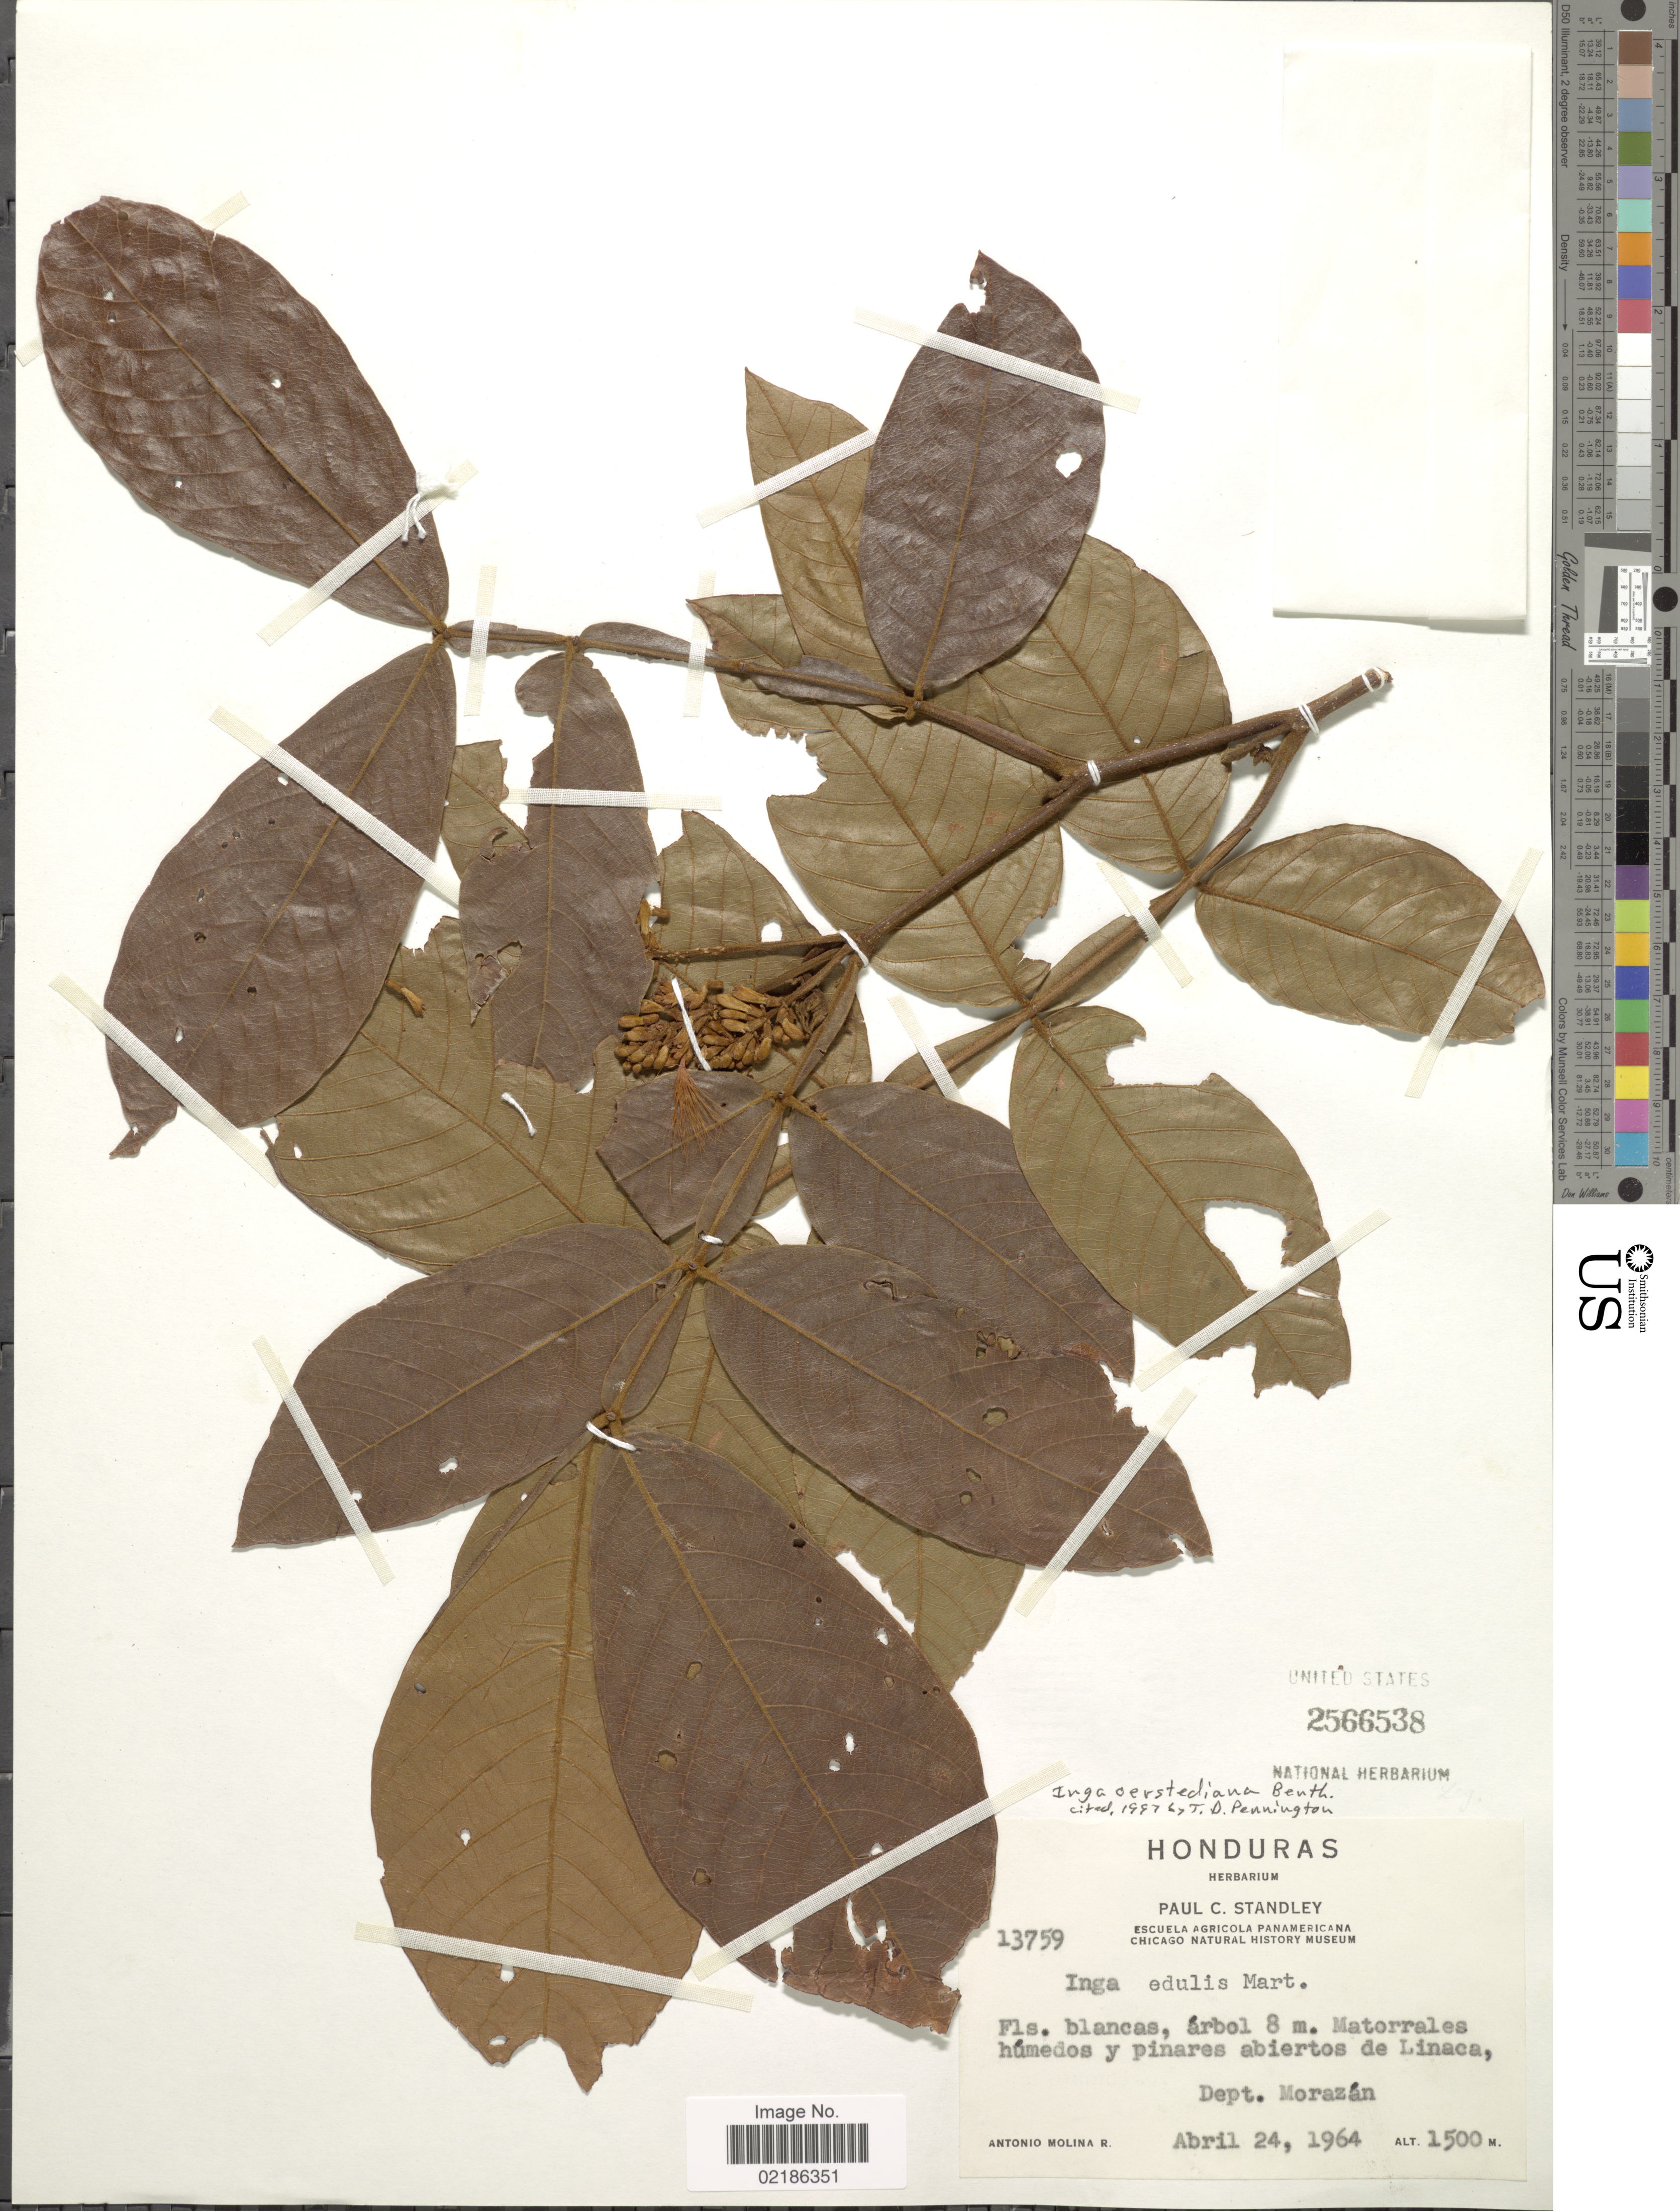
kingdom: Plantae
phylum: Tracheophyta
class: Magnoliopsida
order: Fabales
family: Fabaceae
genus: Inga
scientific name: Inga oerstediana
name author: Benth.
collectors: A. Molina R.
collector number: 13759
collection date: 1964-04-24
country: Honduras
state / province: Fco. Morazán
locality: Abiertos de Linaca, Dept. Morazan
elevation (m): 1500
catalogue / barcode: US 2566538